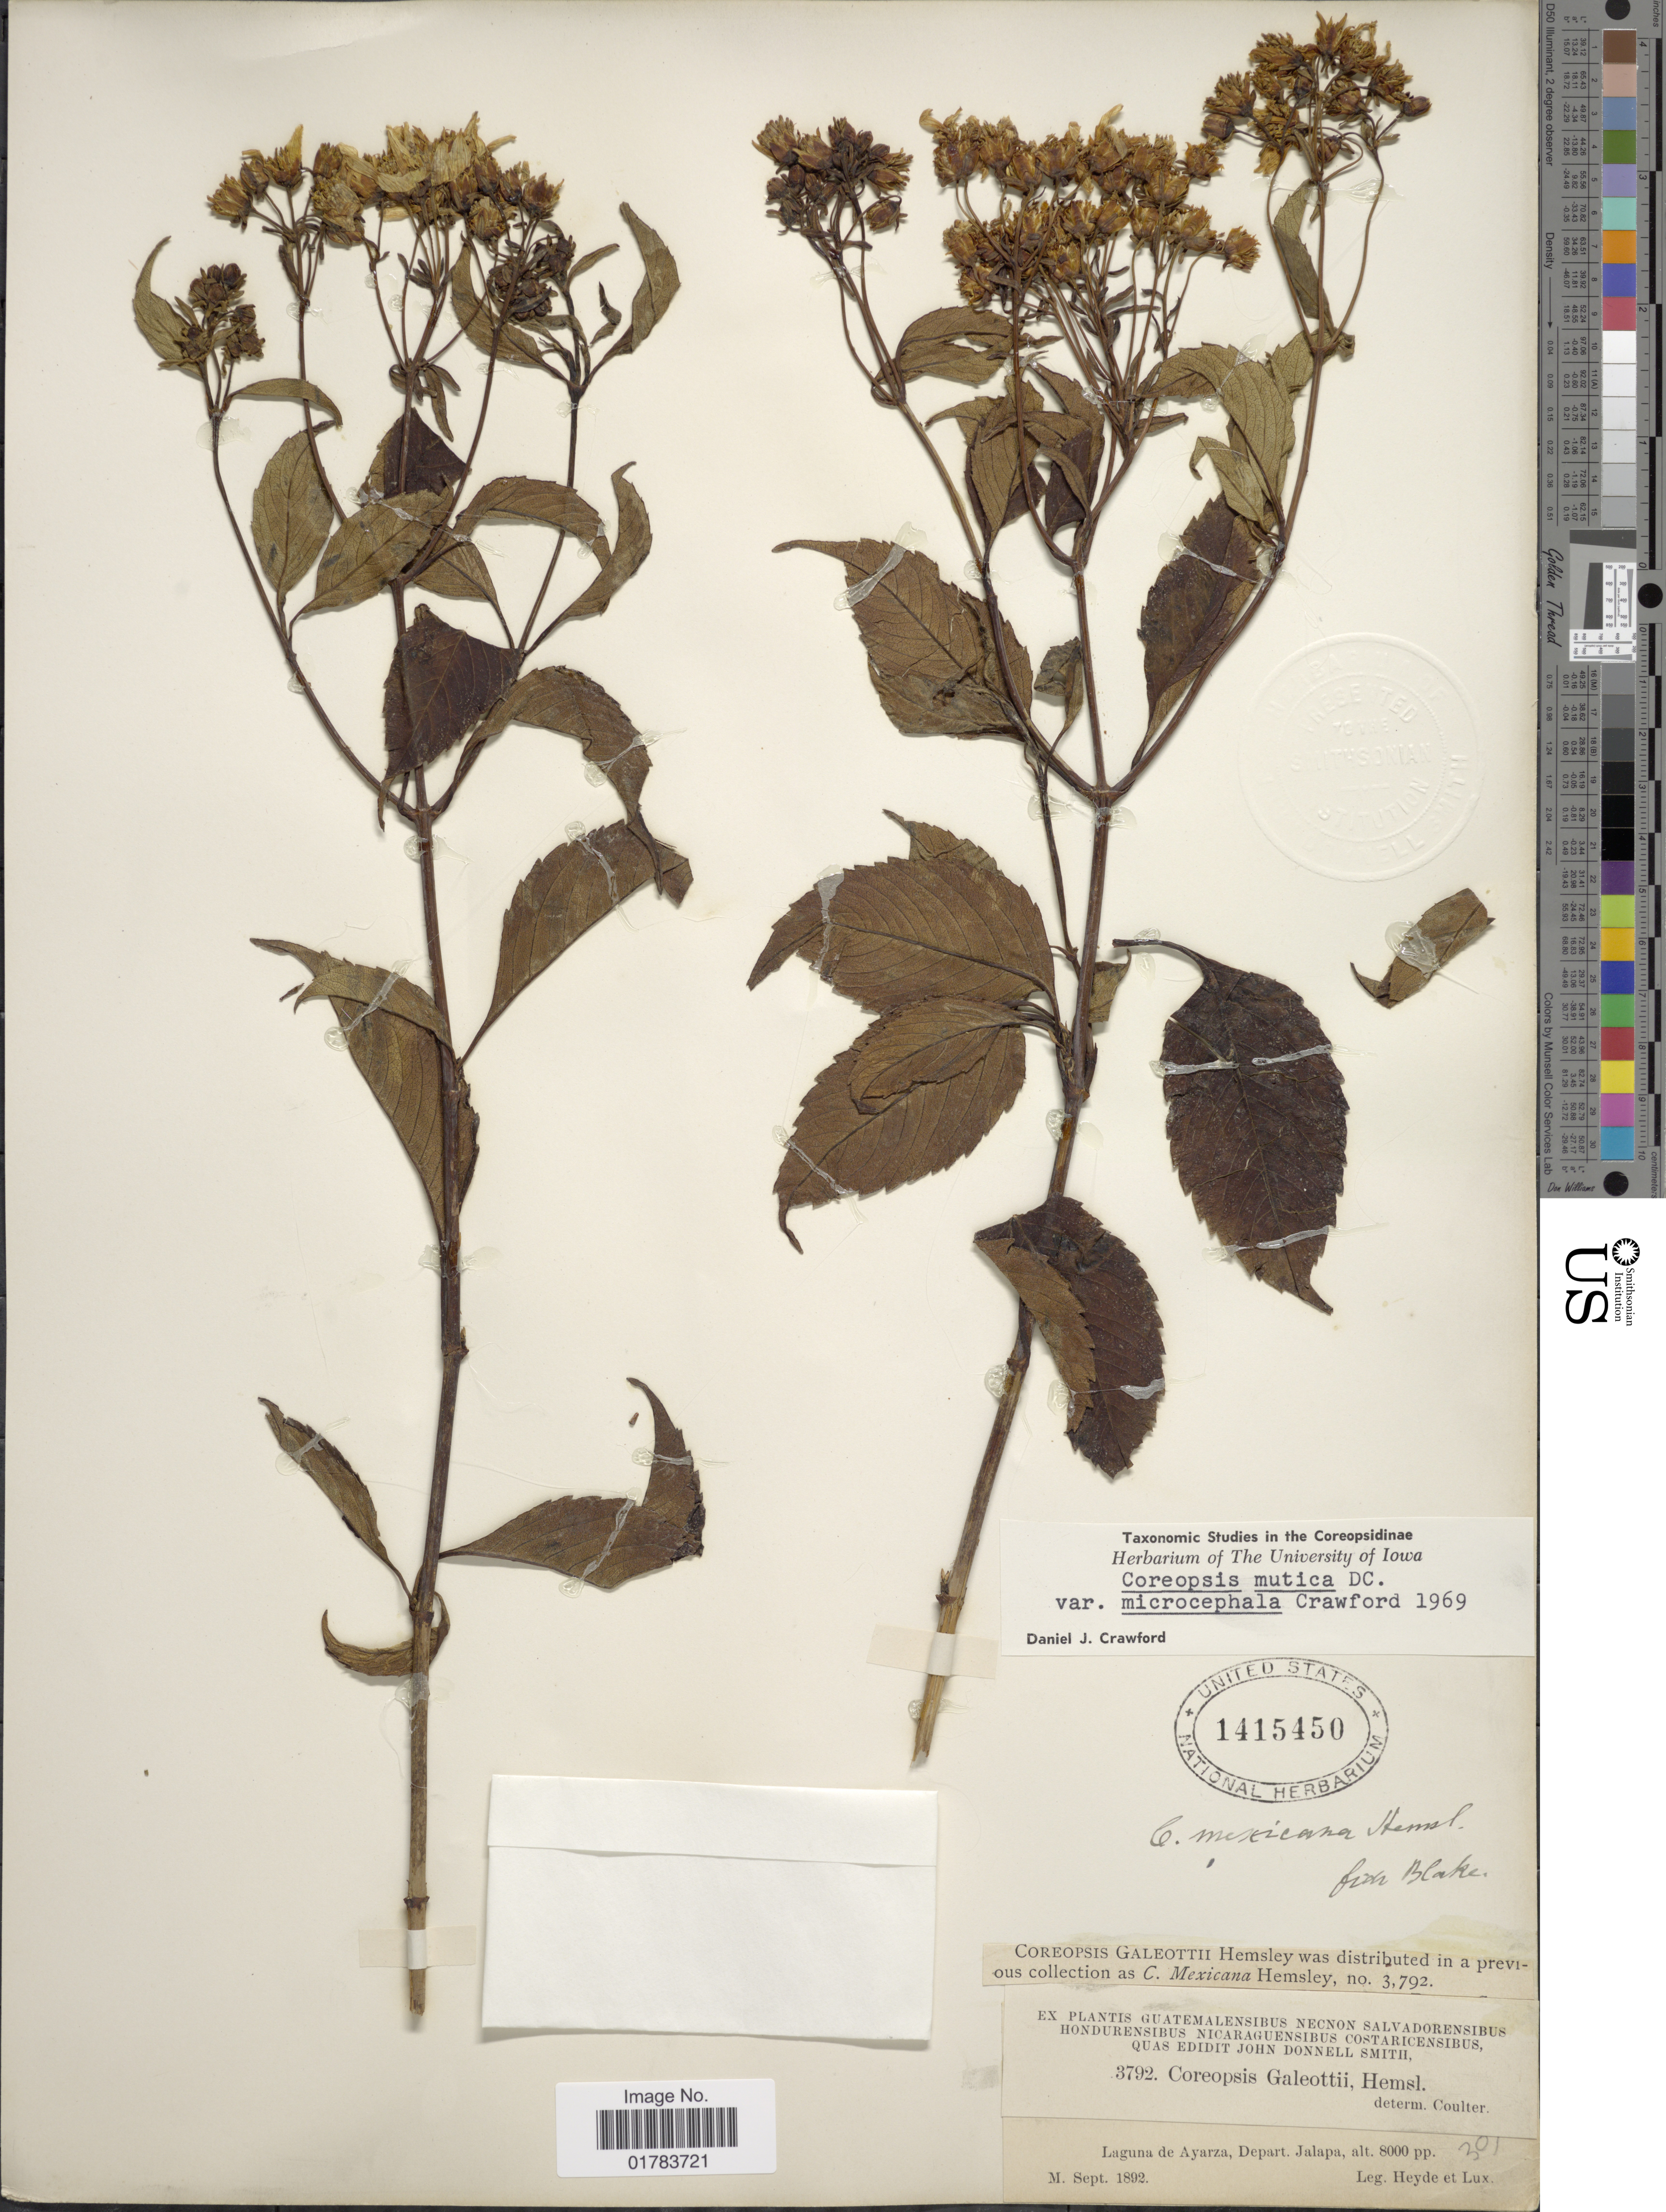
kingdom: Plantae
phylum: Tracheophyta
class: Magnoliopsida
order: Asterales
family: Asteraceae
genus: Coreopsis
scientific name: Coreopsis mutica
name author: DC.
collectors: Heyde & Lux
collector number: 3792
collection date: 1892-09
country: Guatemala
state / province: Jalapa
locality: Laguna de Ayarza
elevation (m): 2438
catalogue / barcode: US 1415450